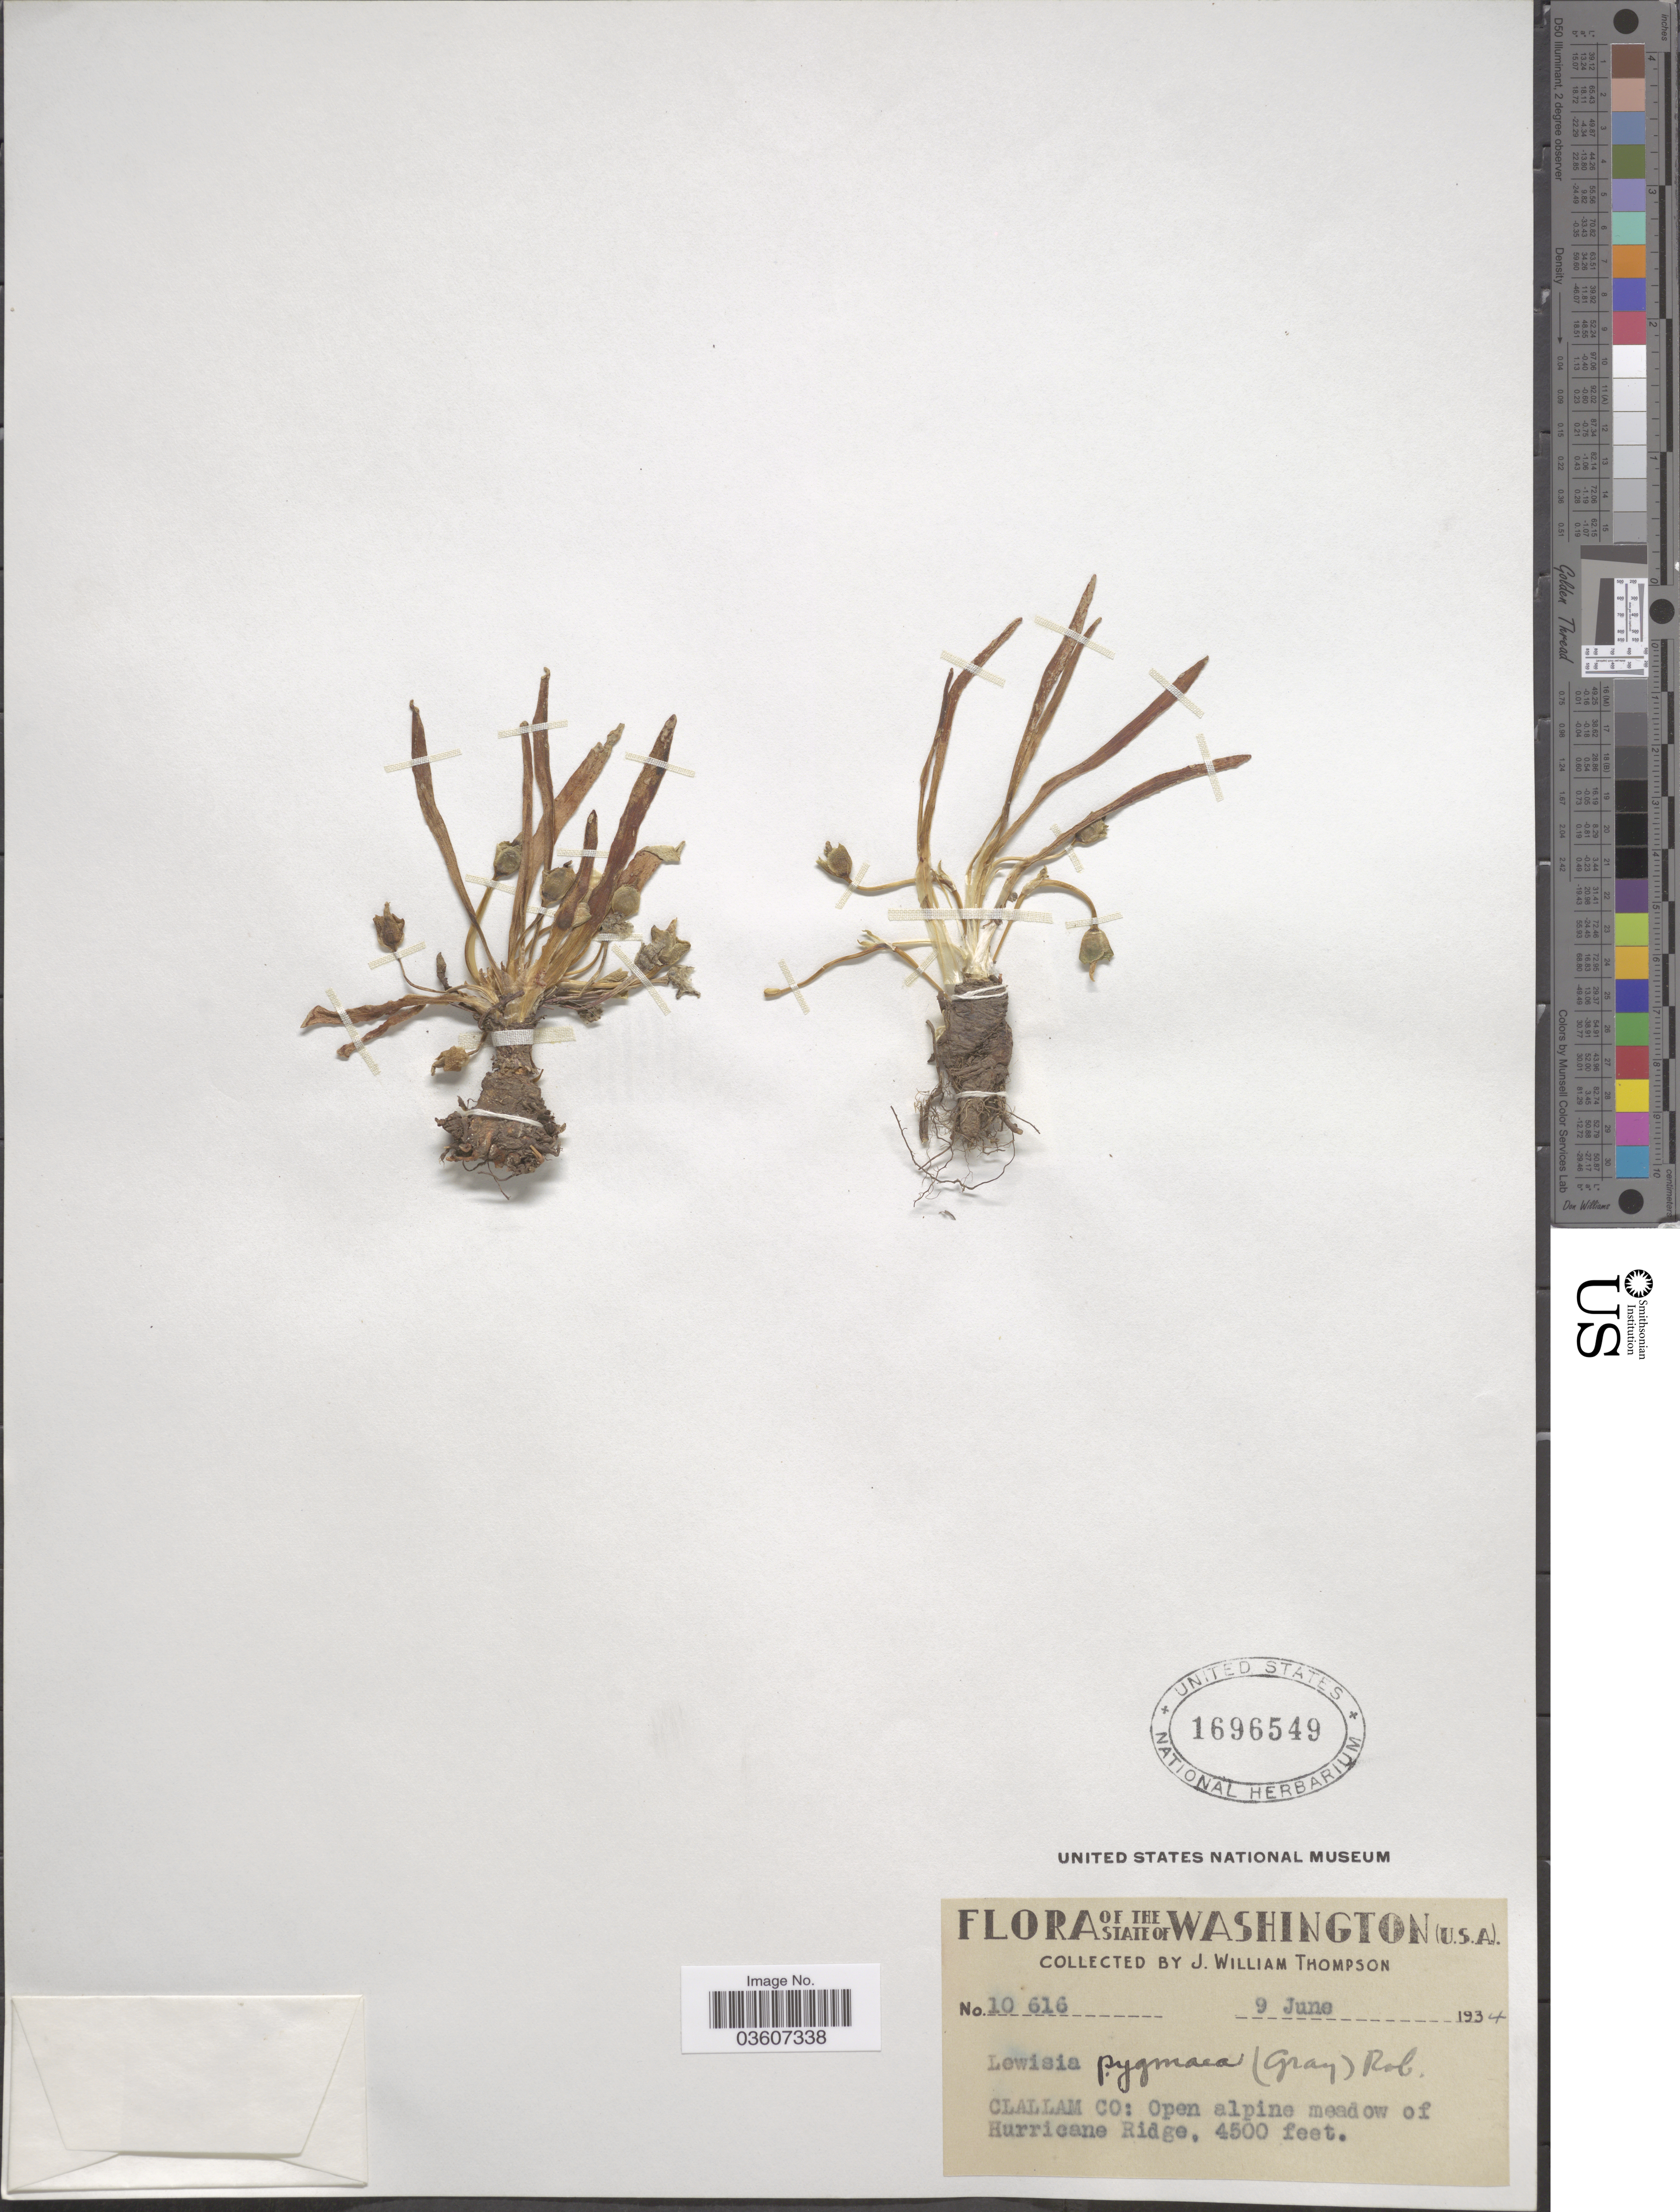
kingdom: Plantae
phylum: Tracheophyta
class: Magnoliopsida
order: Caryophyllales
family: Montiaceae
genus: Lewisia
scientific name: Lewisia pygmaea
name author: (A. Gray) B.L. Rob.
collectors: J. W. Thompson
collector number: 10616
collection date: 1934-06-09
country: United States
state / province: Washington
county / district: Clallam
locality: Clallam Co: Open alpine meadow of Hurricane Ridge.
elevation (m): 1372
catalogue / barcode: US 1696549